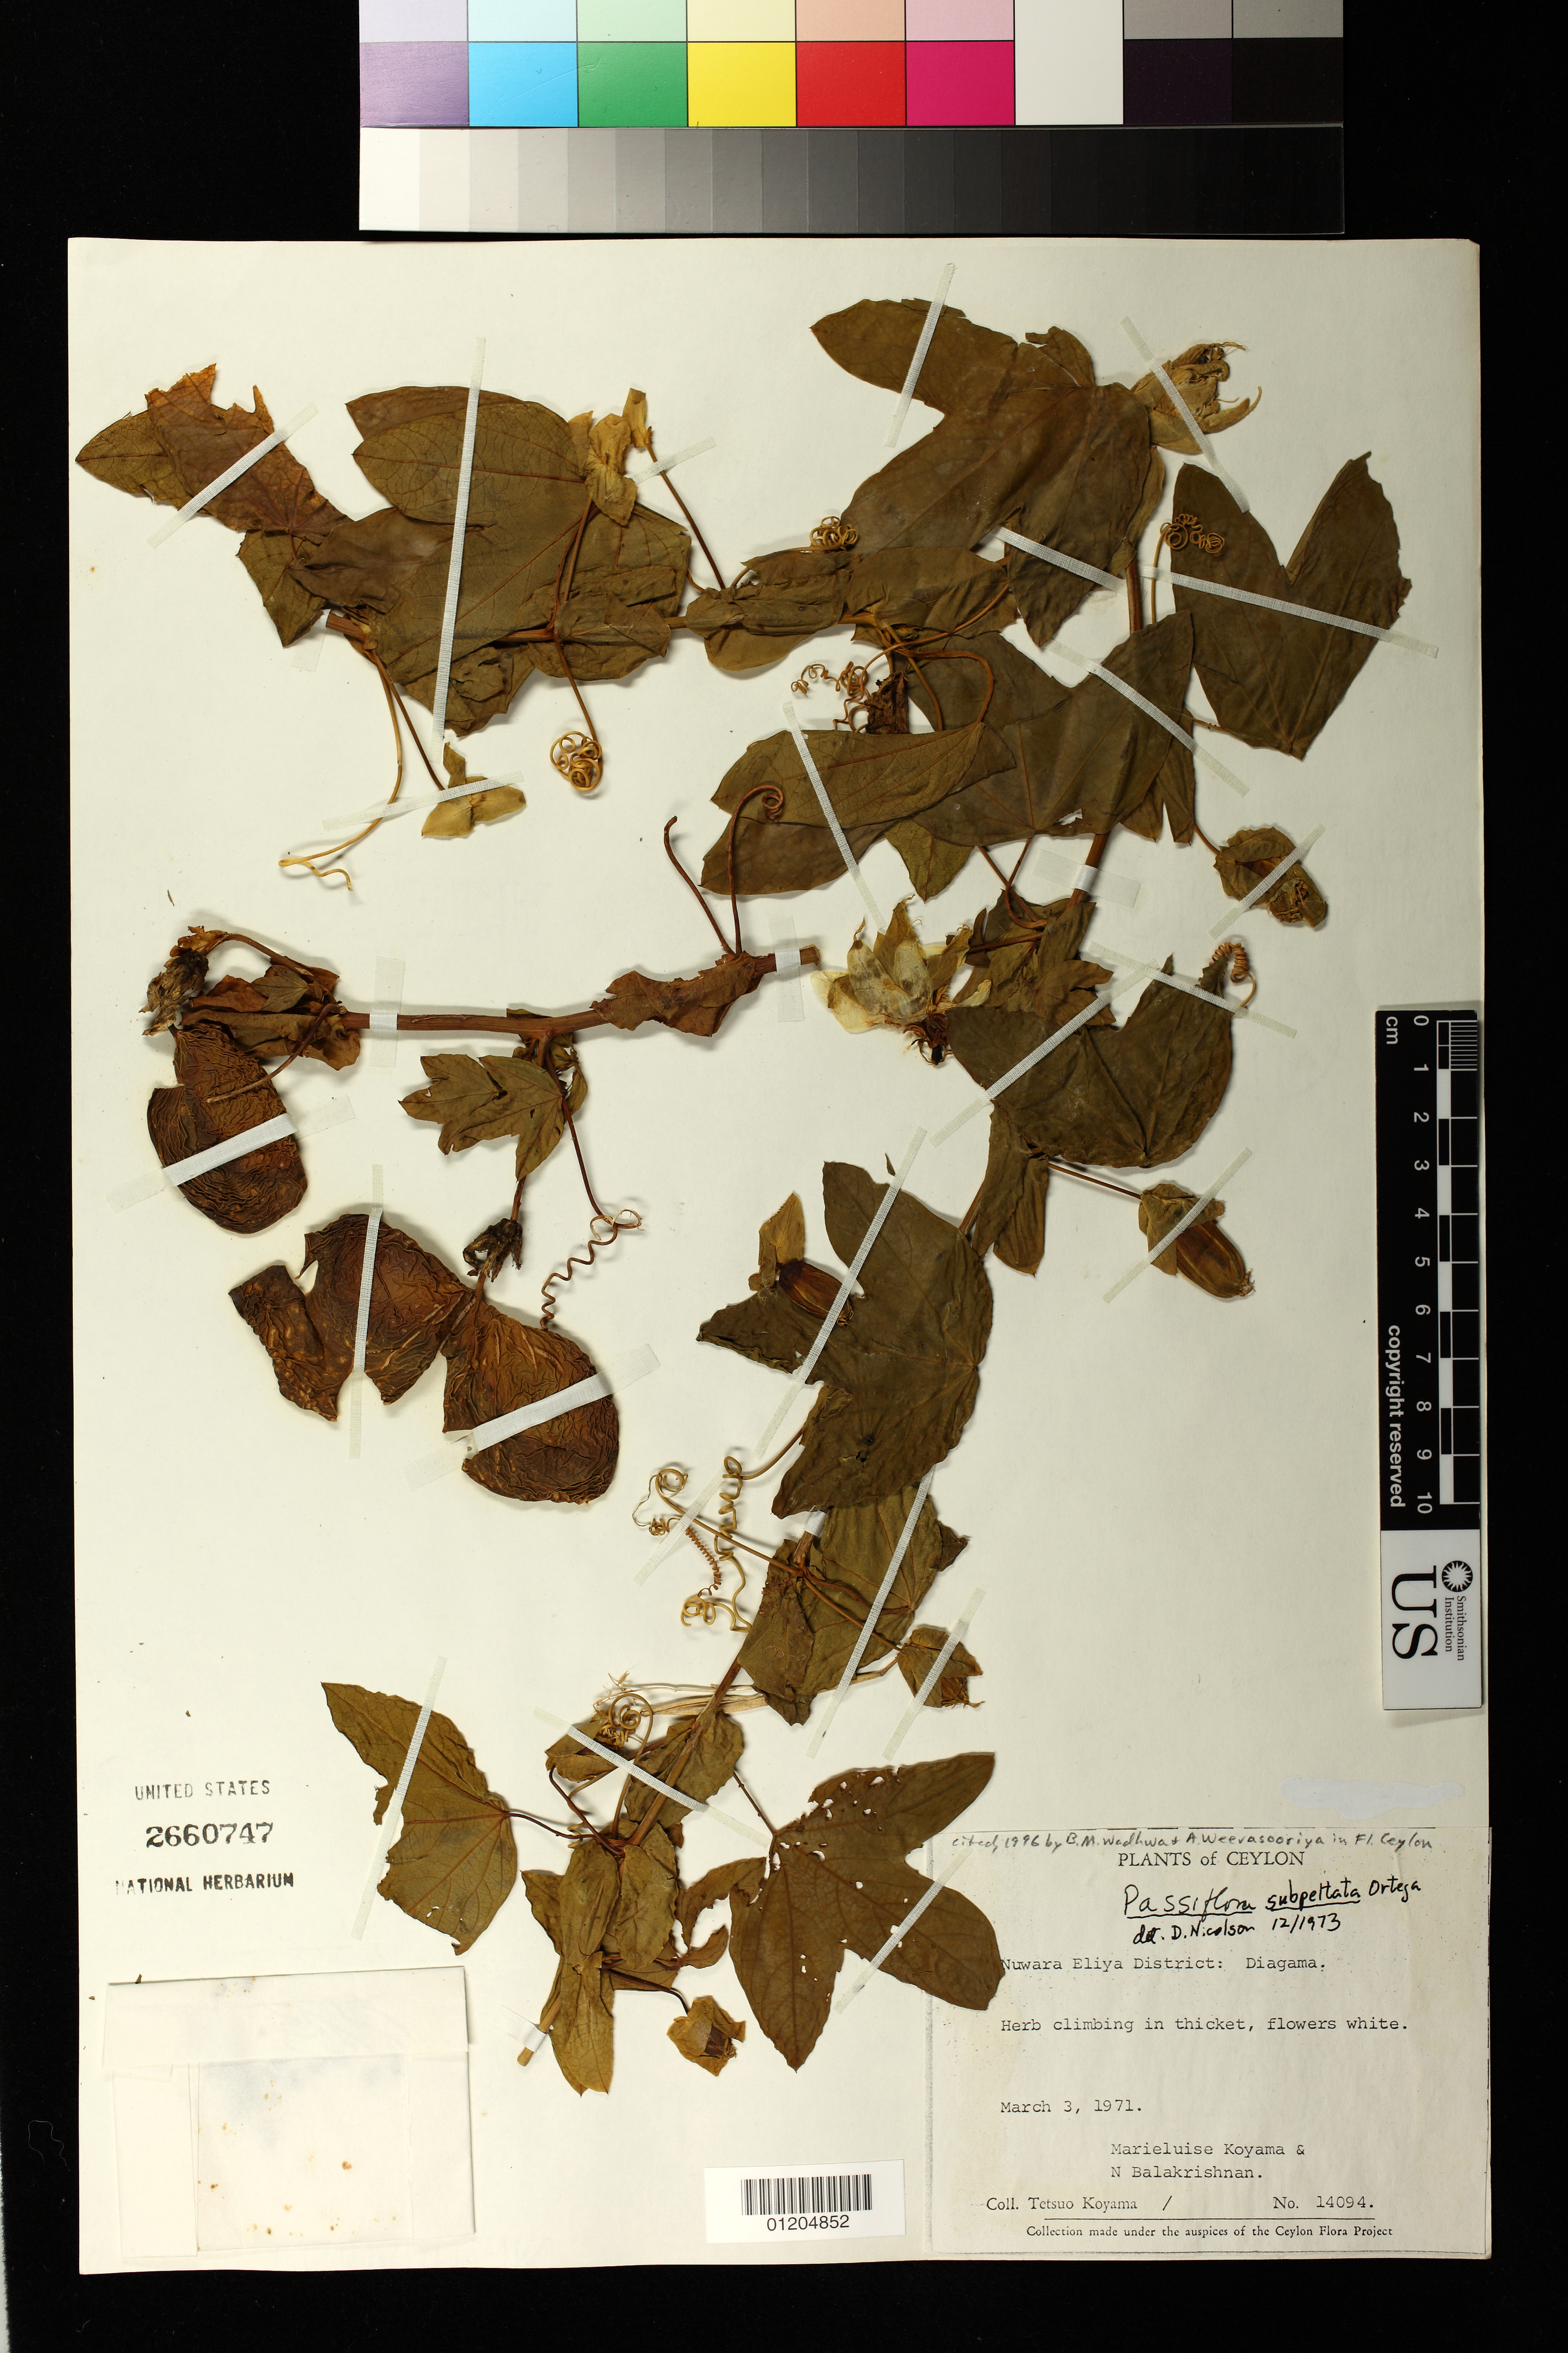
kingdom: Plantae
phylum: Tracheophyta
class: Magnoliopsida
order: Malpighiales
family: Passifloraceae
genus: Passiflora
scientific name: Passiflora subpeltata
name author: Ortega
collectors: T. Koyama & N. Balakrishnan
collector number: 14094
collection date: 1971-03-03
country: Sri Lanka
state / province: Central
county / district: Nuwara Eliya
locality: Diagama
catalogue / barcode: US 2660747